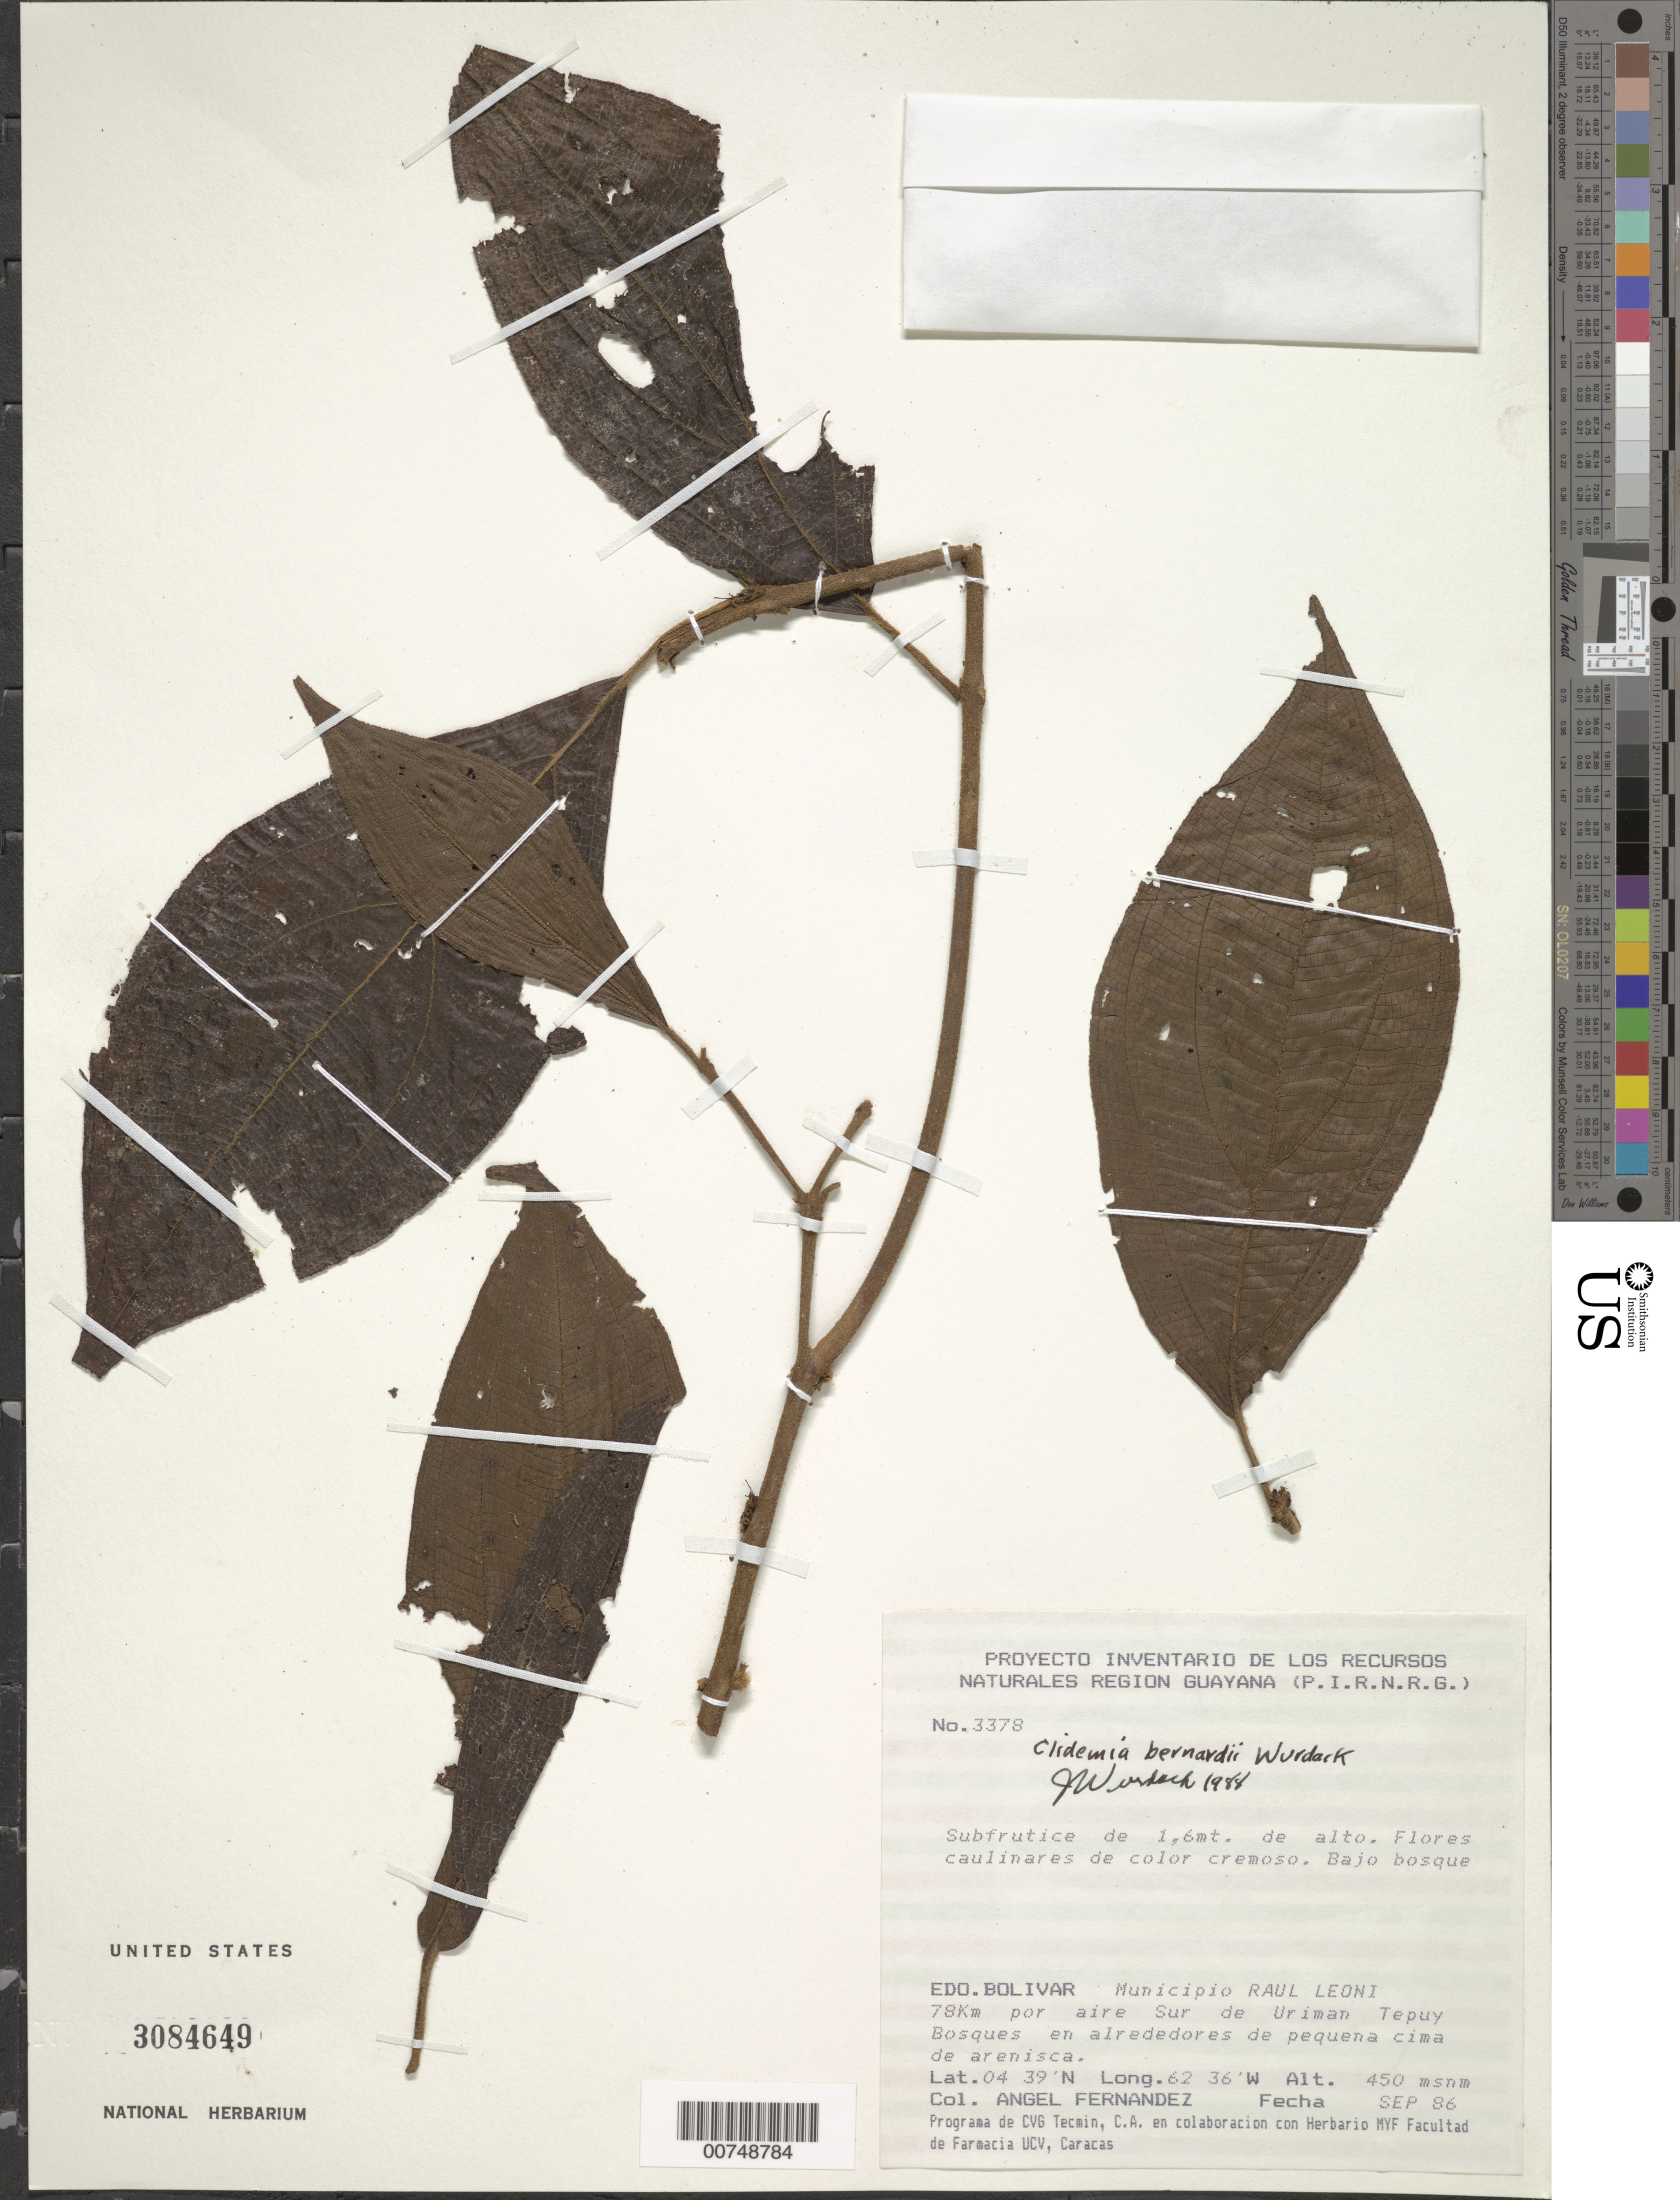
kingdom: Plantae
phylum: Tracheophyta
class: Magnoliopsida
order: Myrtales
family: Melastomataceae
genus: Clidemia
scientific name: Clidemia bernardii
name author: Wurdack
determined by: Wurdack, John J., (US), US (UNITED STATES)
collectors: A. Fernández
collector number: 3378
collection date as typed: Sep-86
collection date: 1986-09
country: Venezuela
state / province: Bolívar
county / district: Angostura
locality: Mun. Raúl Leoni [=Angostura], 78 km by air S of Uriman tepuí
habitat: Bajo bosque; alrededores de pequena cima de arenisca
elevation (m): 450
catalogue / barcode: US 3084649